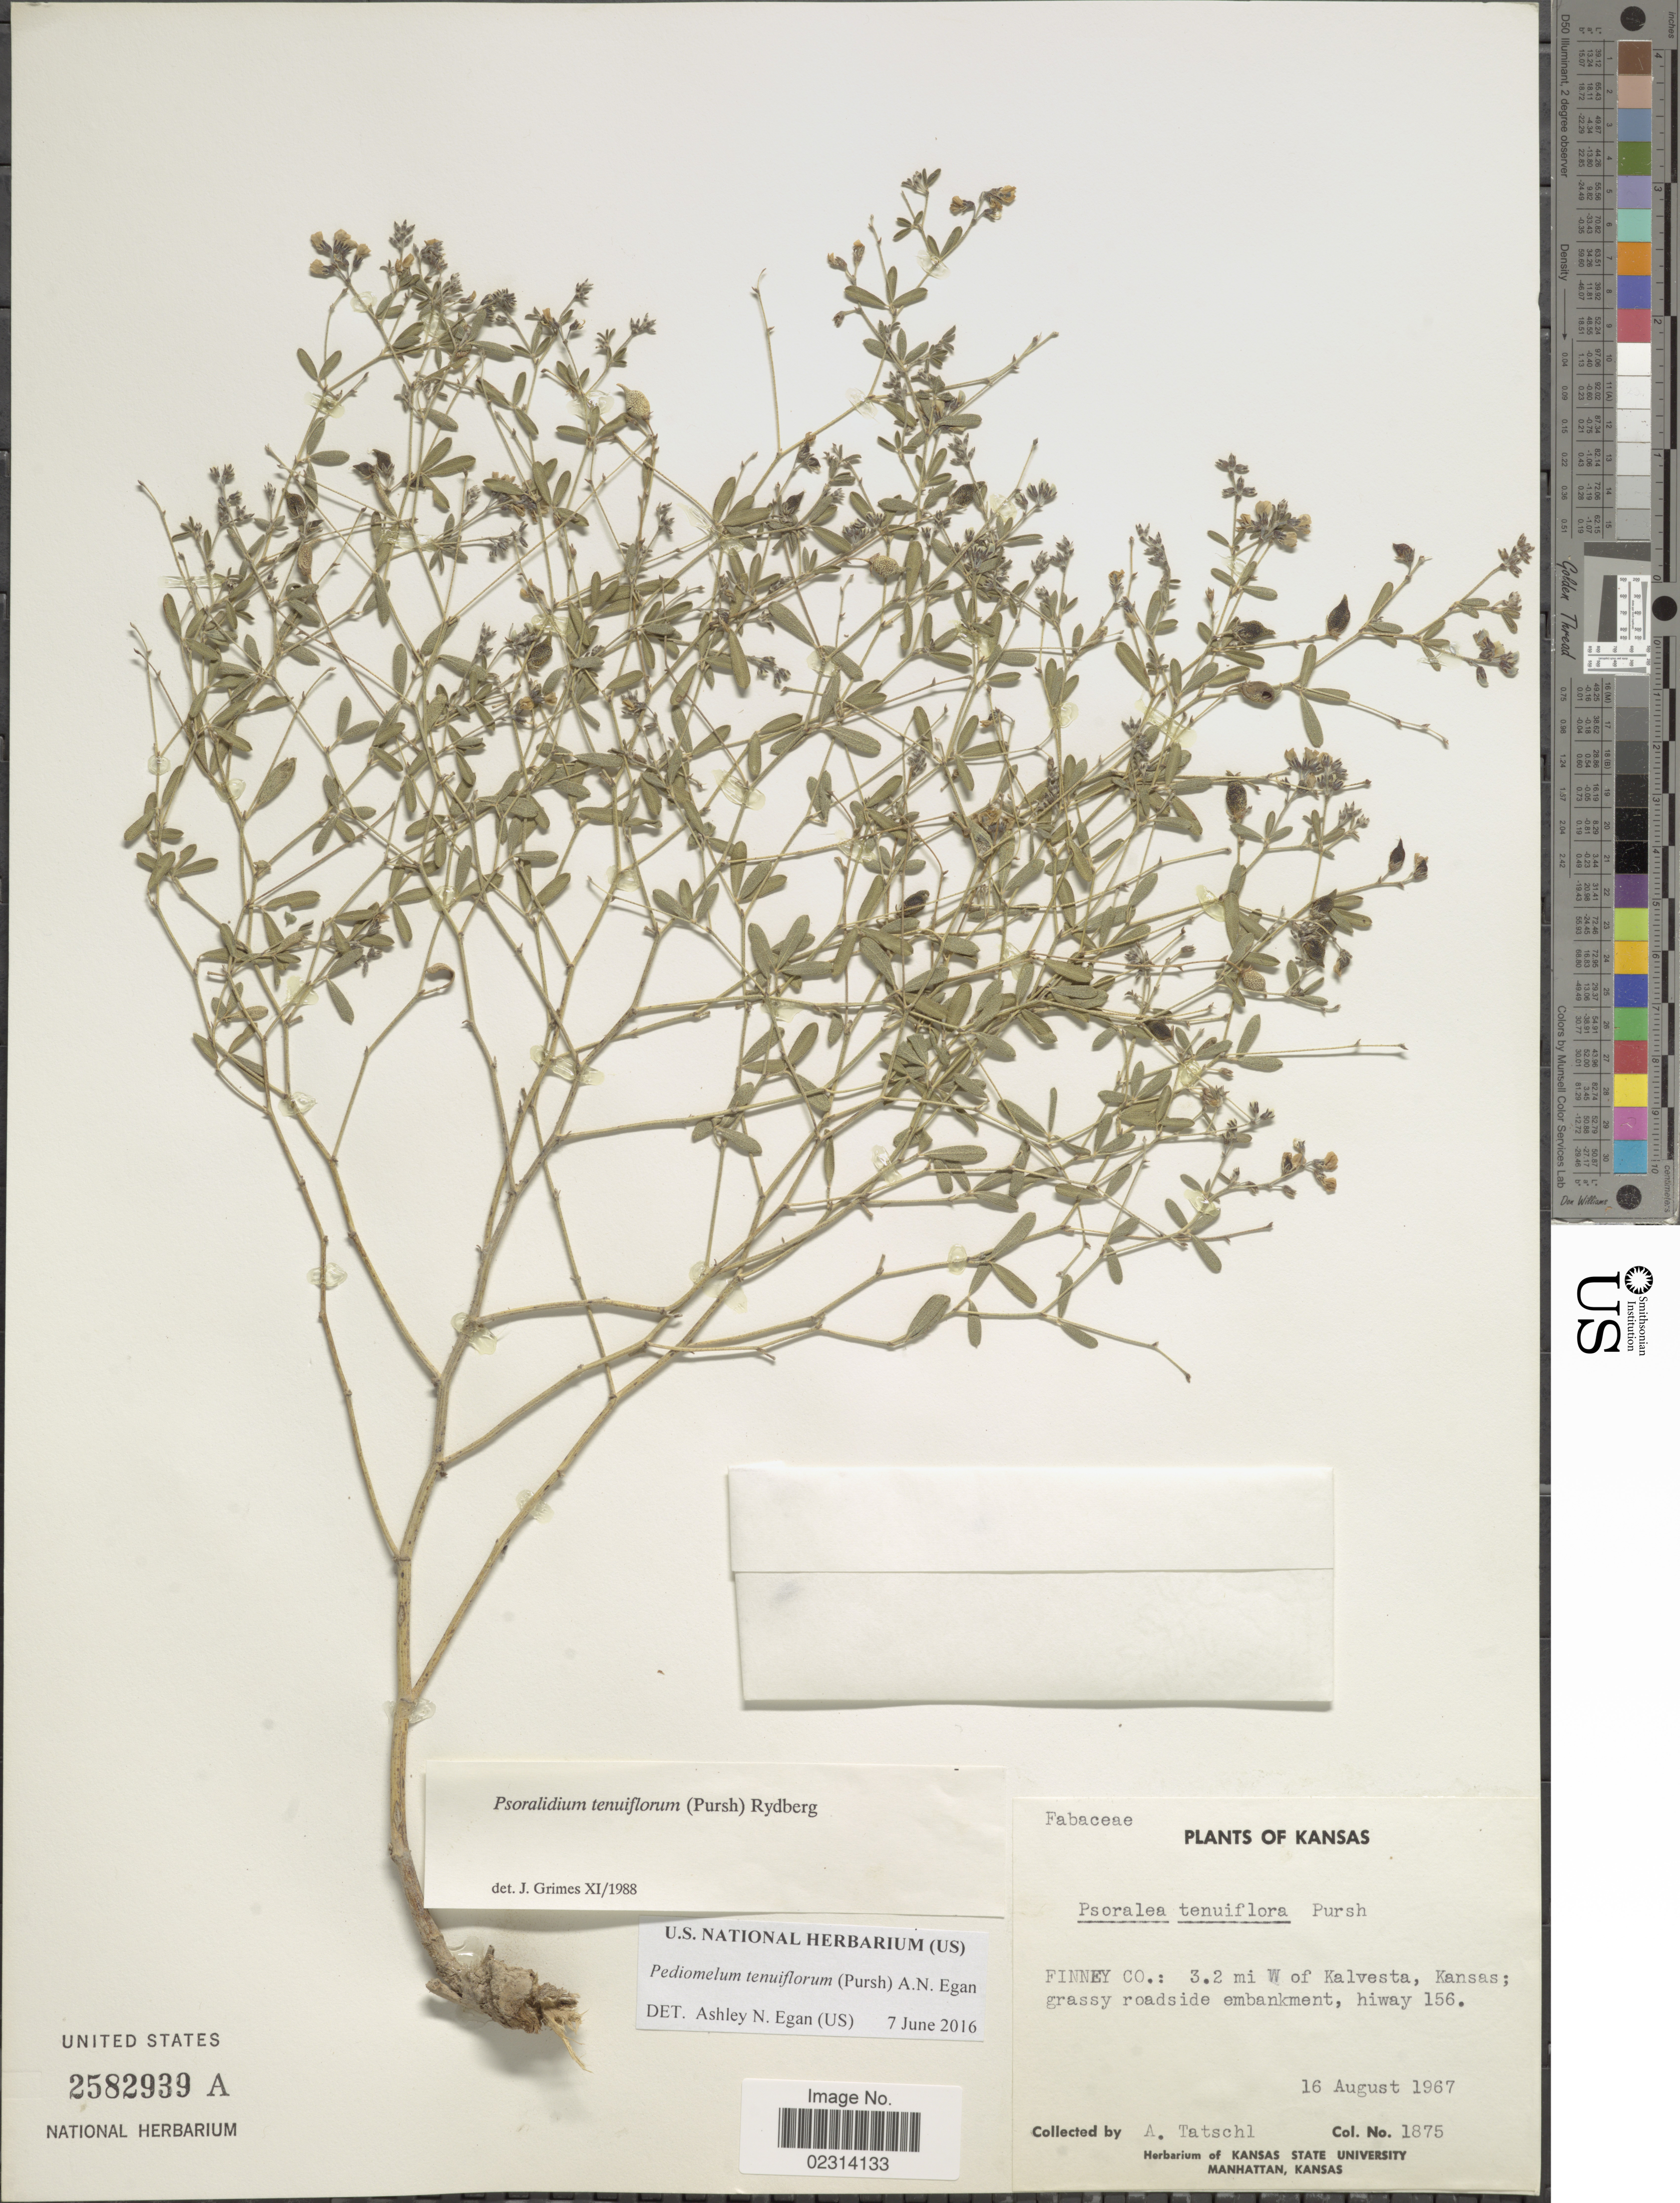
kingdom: Plantae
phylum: Tracheophyta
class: Magnoliopsida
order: Fabales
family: Fabaceae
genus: Psoralidium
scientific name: Psoralidium tenuiflorum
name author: (Pursh) Rydb.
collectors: A. Tatschl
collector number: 1875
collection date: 1967-08-16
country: United States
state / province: Kansas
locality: Finney Co.: 3.2 mi W of Kalvesta, hiway 160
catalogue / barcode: US 2582939A